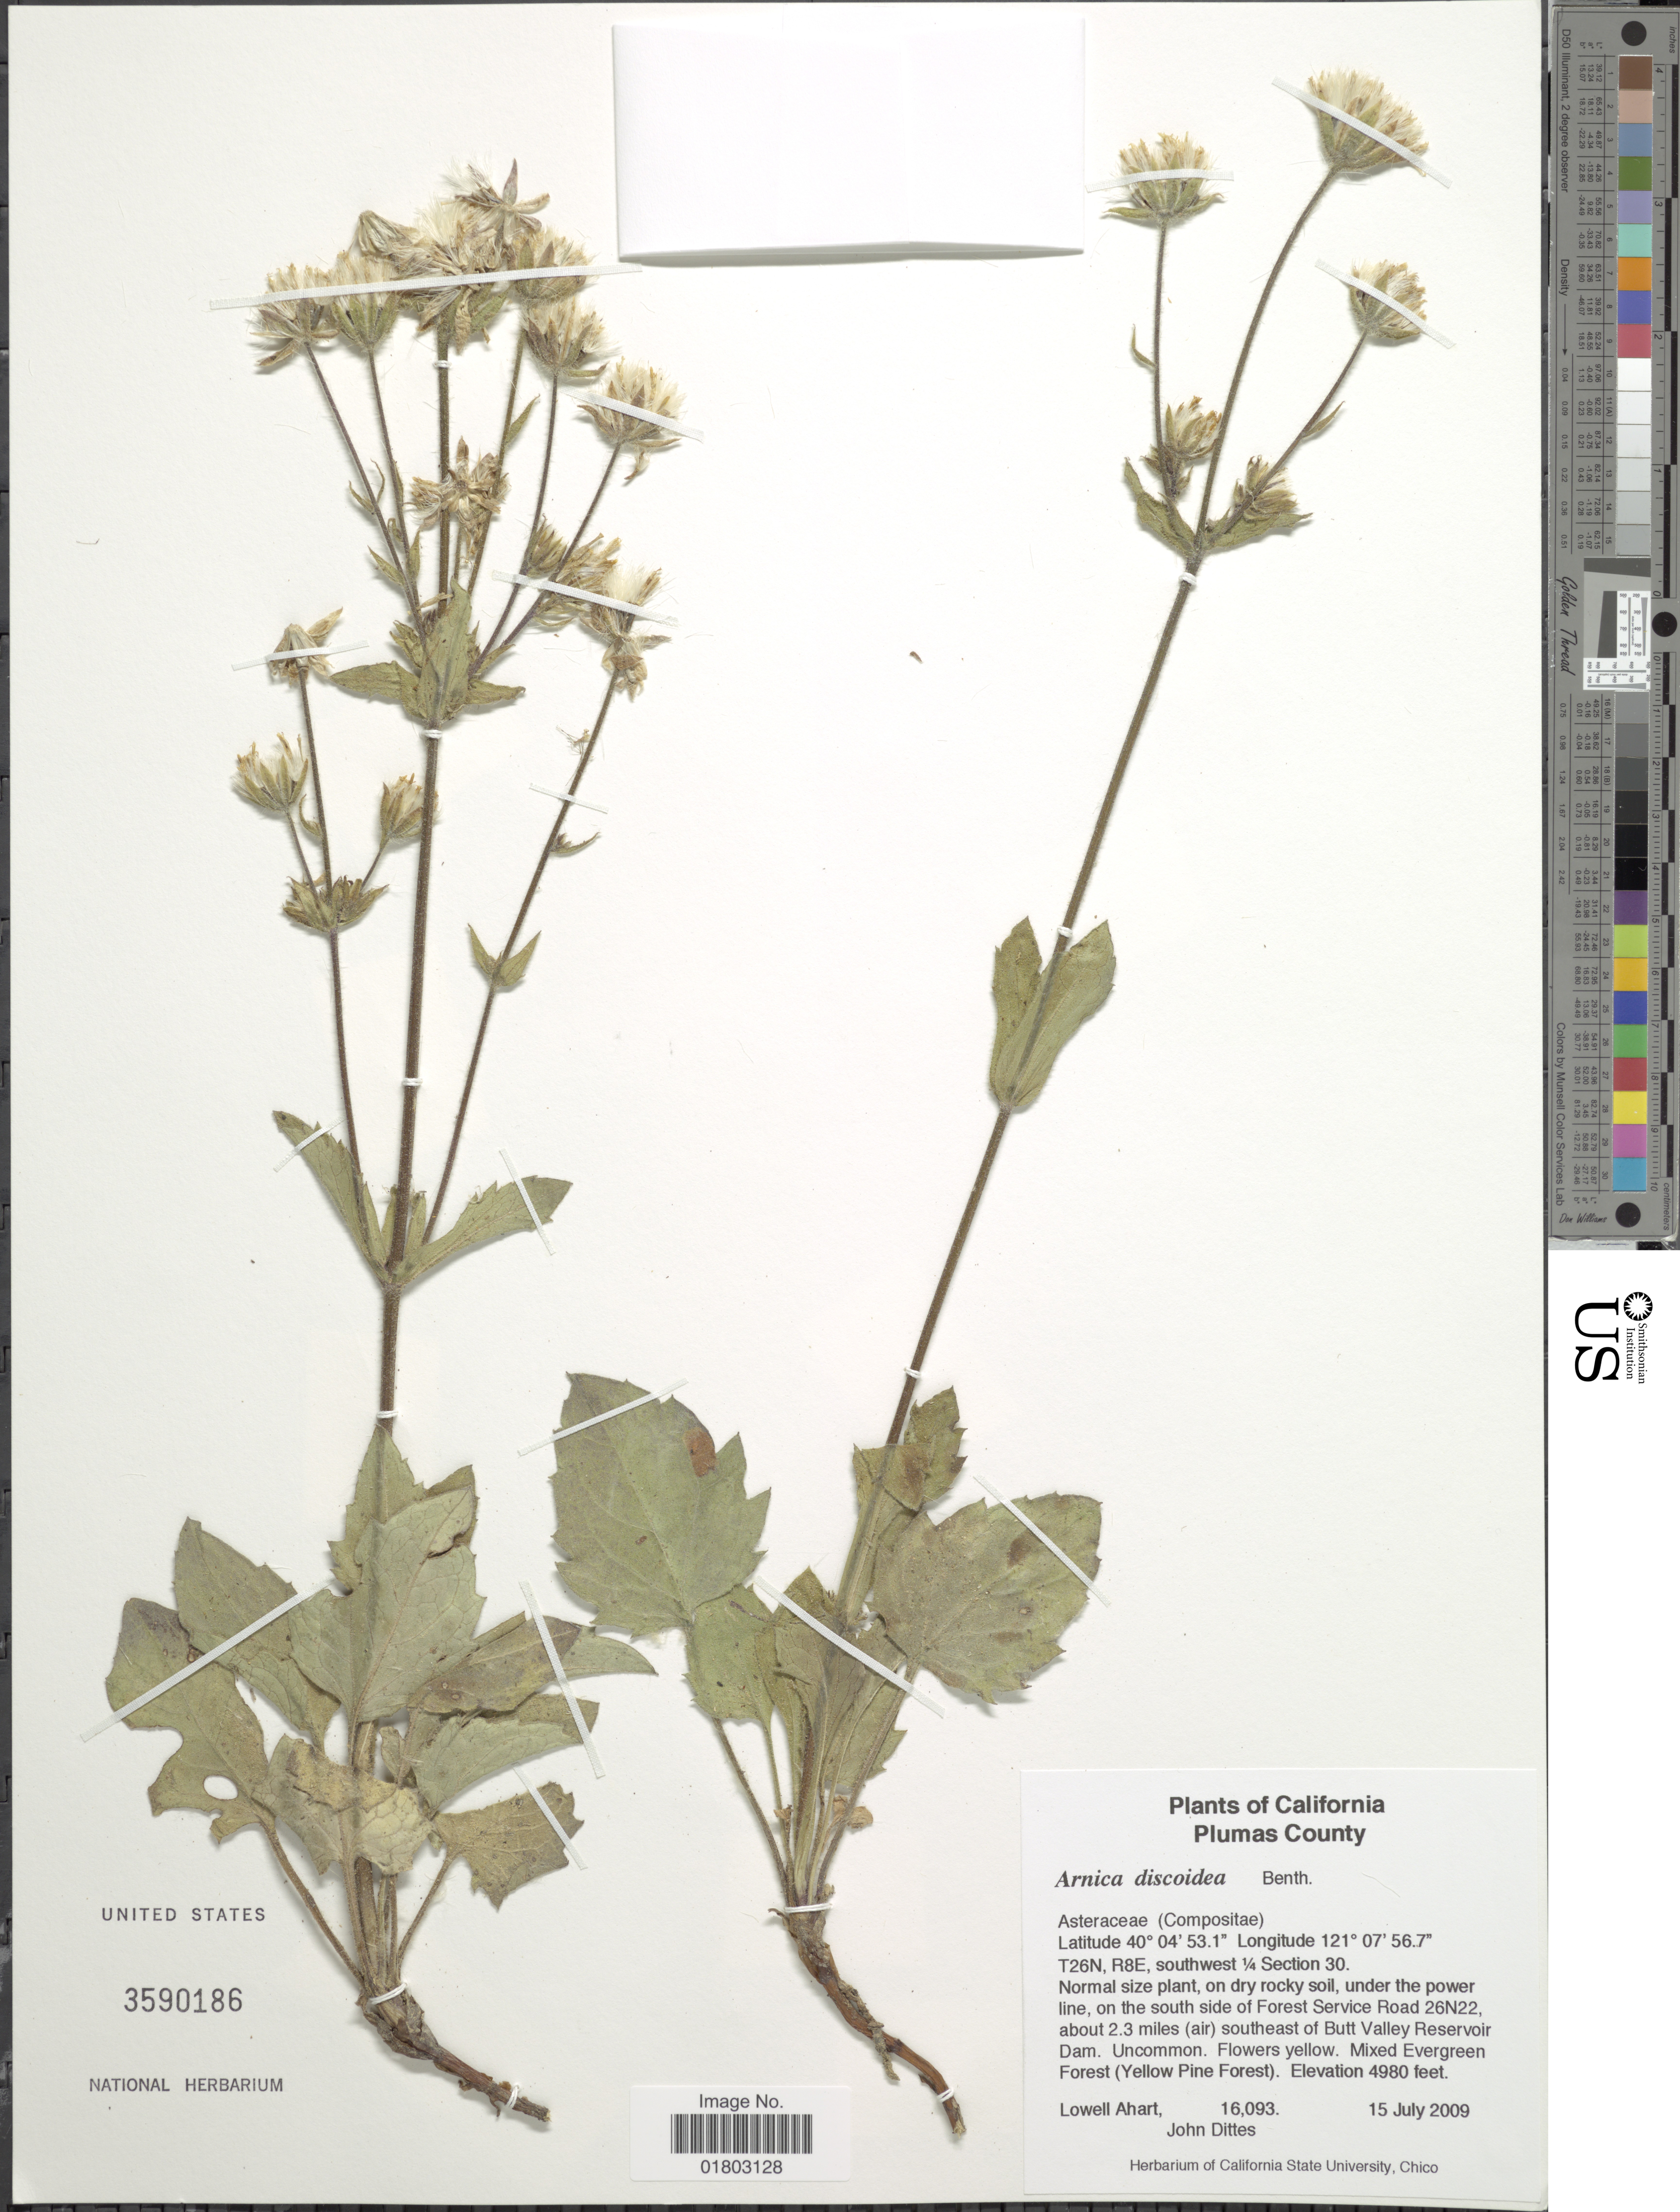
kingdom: Plantae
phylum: Tracheophyta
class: Magnoliopsida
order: Asterales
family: Asteraceae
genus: Arnica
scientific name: Arnica discoidea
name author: Benth.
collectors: L. Ahart & J. Dittes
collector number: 16093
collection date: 2009-07-15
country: United States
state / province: California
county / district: Plumas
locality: Plumas County, T26N, R8E, southwest ¼ Section 30. Normal size plant, on dry rocky soil, under the power line, on the south side of Forest Service Road 26N22, about 2.3 miles (air) southeast of Butt Valley reservoir Dam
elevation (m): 1518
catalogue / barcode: US 3590186